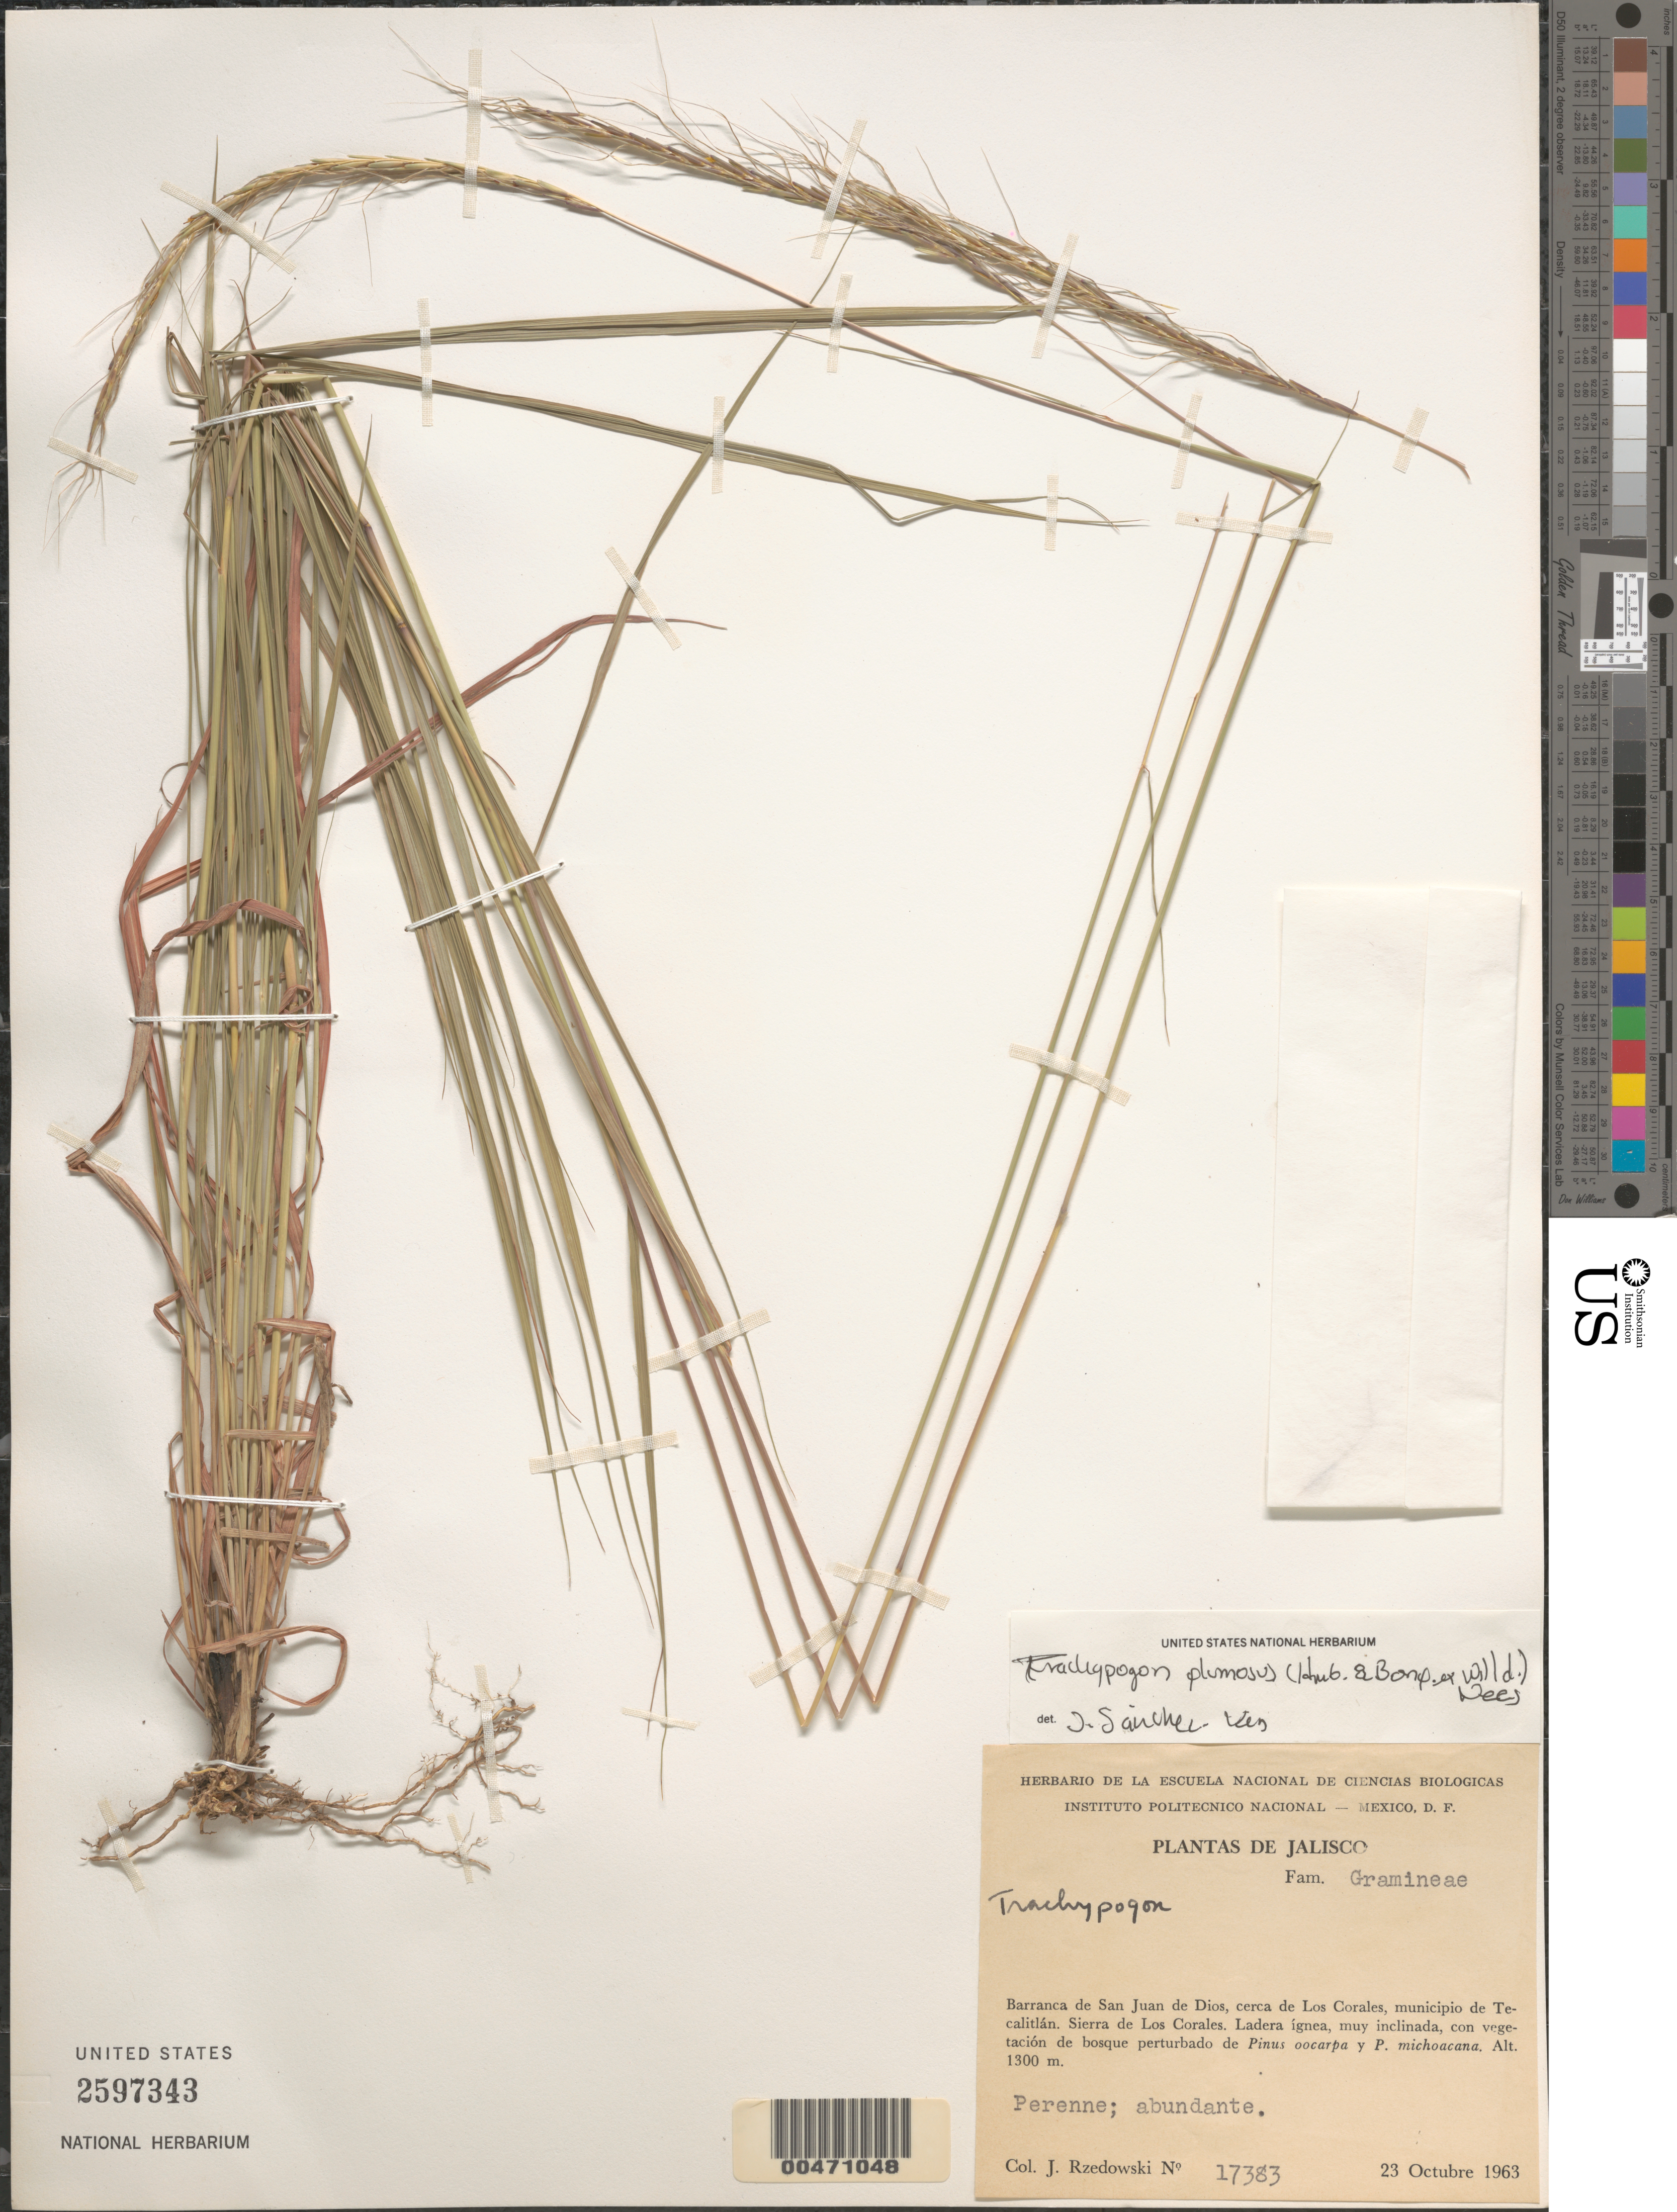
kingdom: Plantae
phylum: Tracheophyta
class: Liliopsida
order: Poales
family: Poaceae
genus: Trachypogon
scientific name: Trachypogon plumosus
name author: (Humb. & Bonpl.) Nees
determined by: Sánchez-Ken, J. G.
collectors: J. Rzedowski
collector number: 17383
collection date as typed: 23 Oct 1963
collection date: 1963-10-23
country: Mexico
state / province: Jalisco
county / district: Tecalitlán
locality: Barranca de San Juan de Dios, cerca de Los Corales, Sierra de Los Corales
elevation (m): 1300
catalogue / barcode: US 2597343